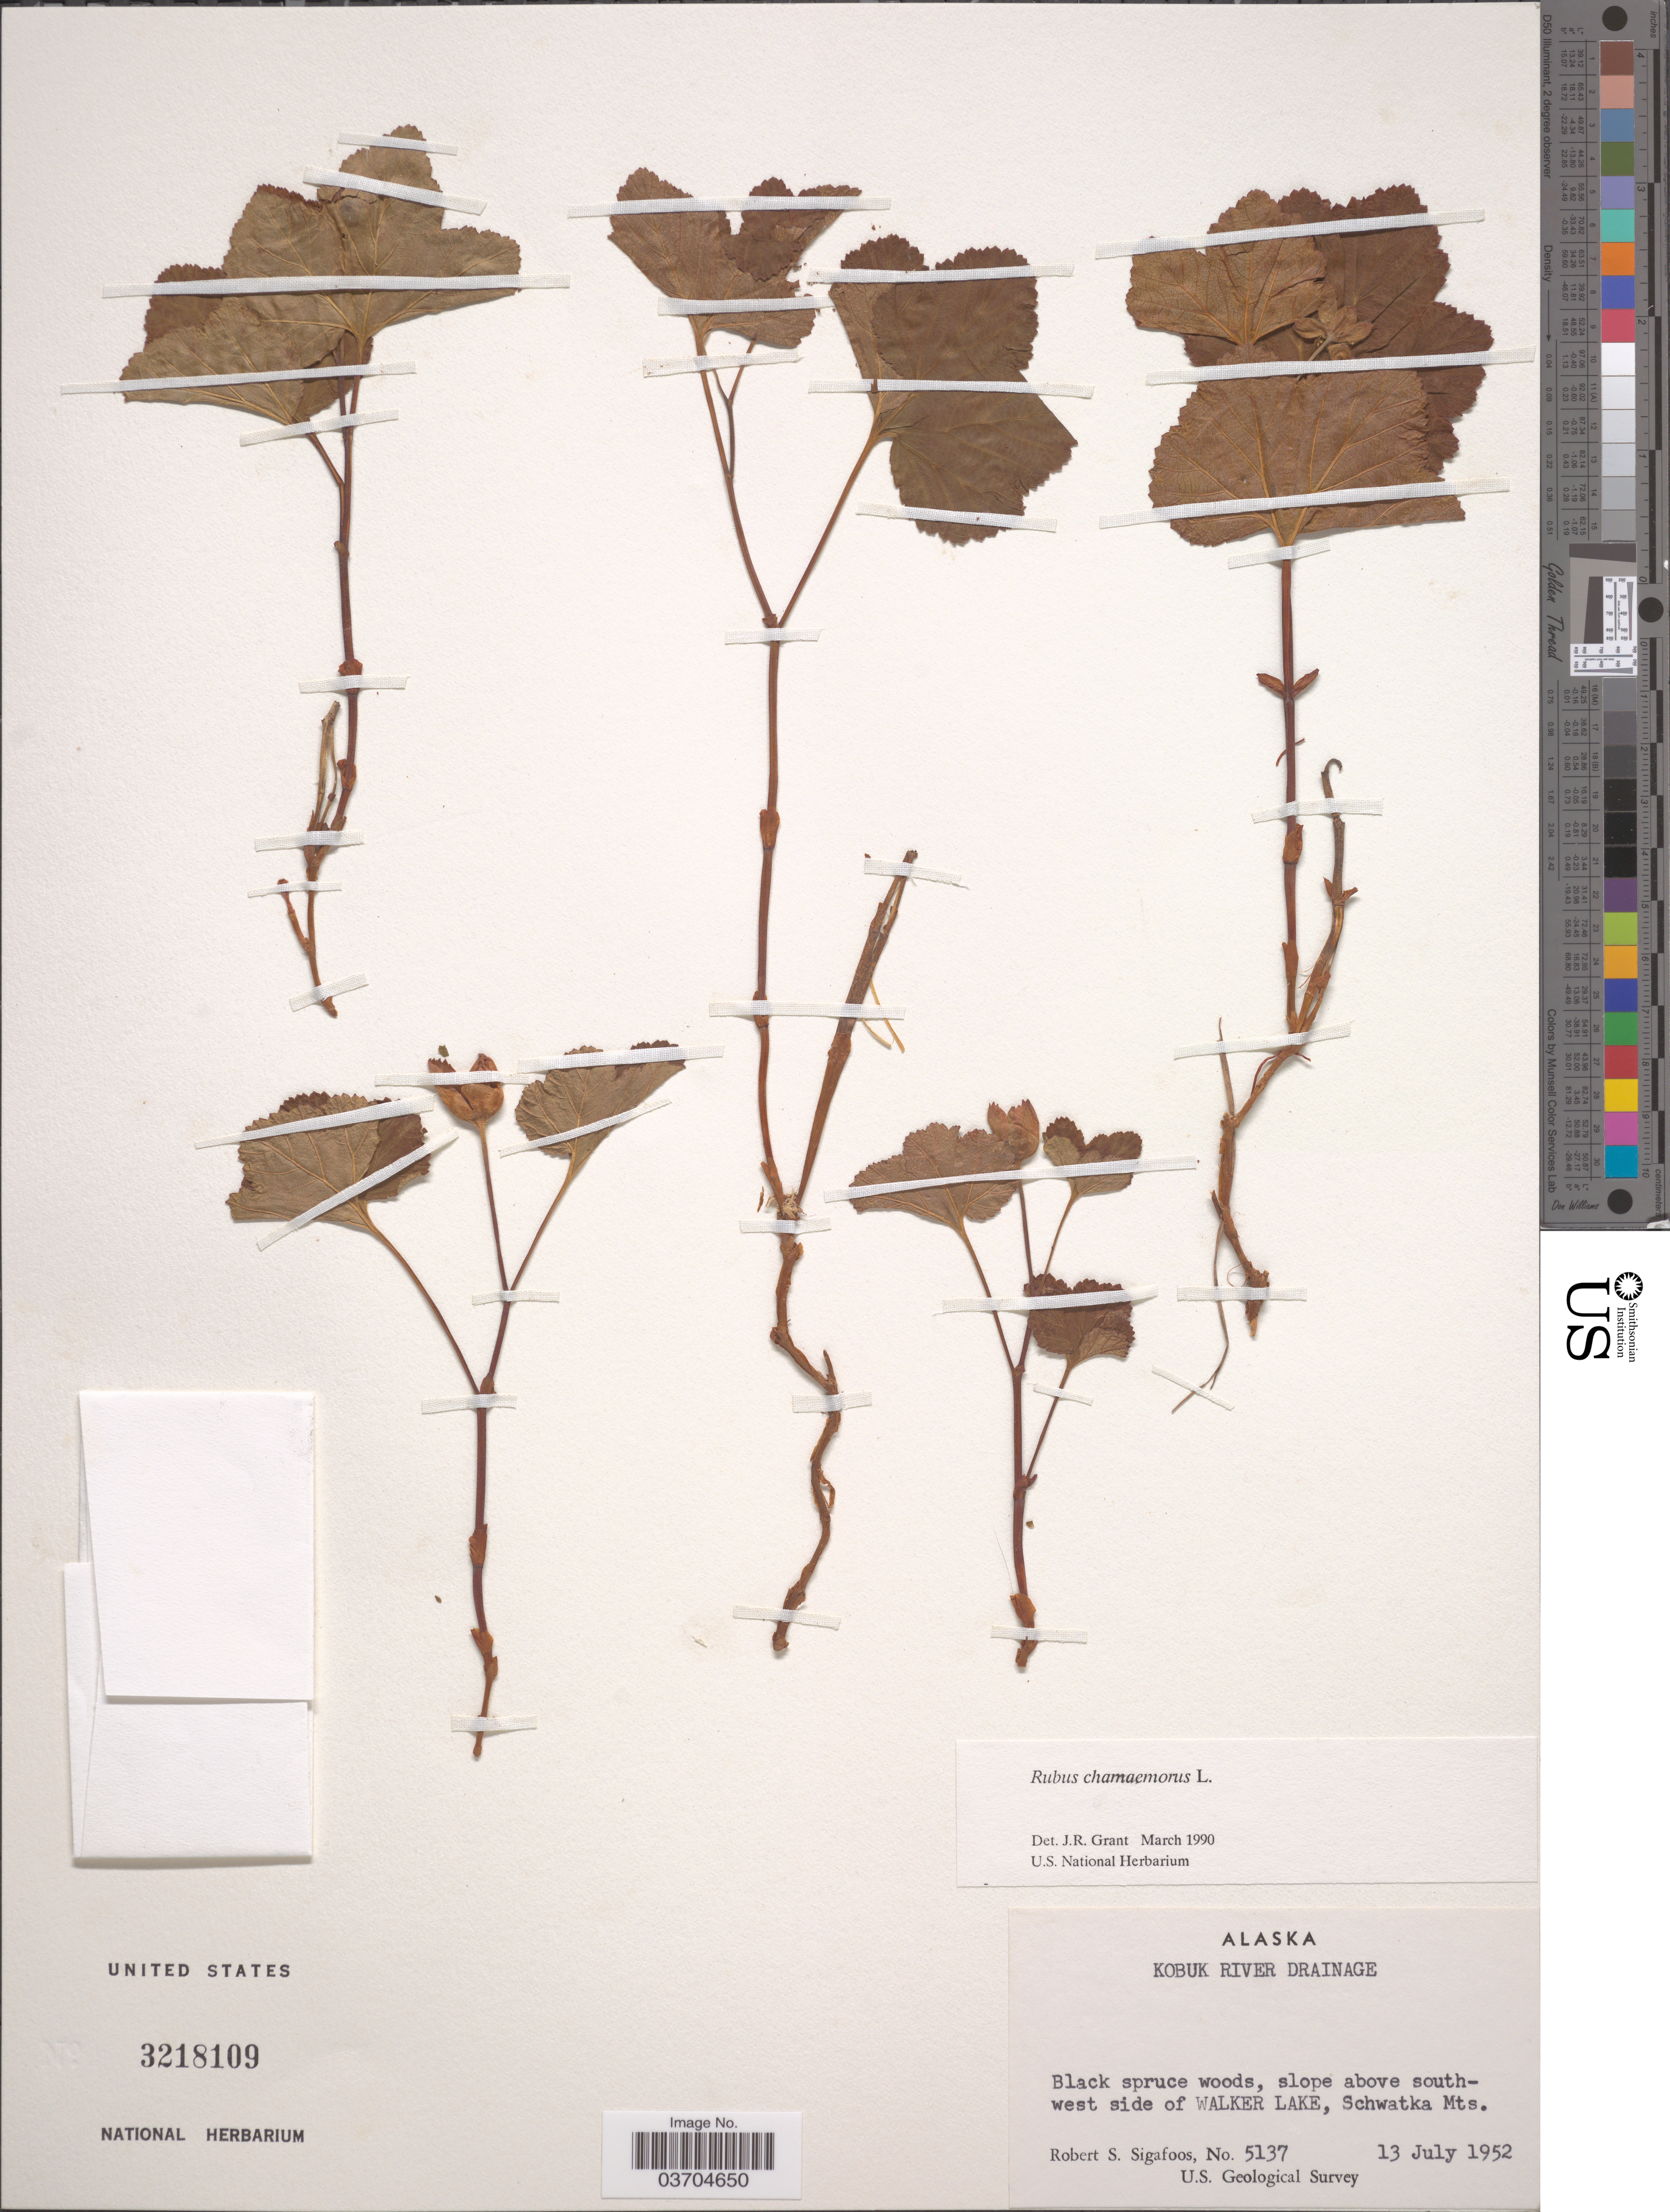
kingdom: Plantae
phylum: Tracheophyta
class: Magnoliopsida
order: Rosales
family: Rosaceae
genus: Rubus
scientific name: Rubus chamaemorus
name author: L.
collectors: R. Sigafoos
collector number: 5137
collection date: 1952-07-13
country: United States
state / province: Alaska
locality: Kobuk River Drainage. Slope above southwest side of Walker Lake, Schwatka Mts.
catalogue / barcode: US 3218109